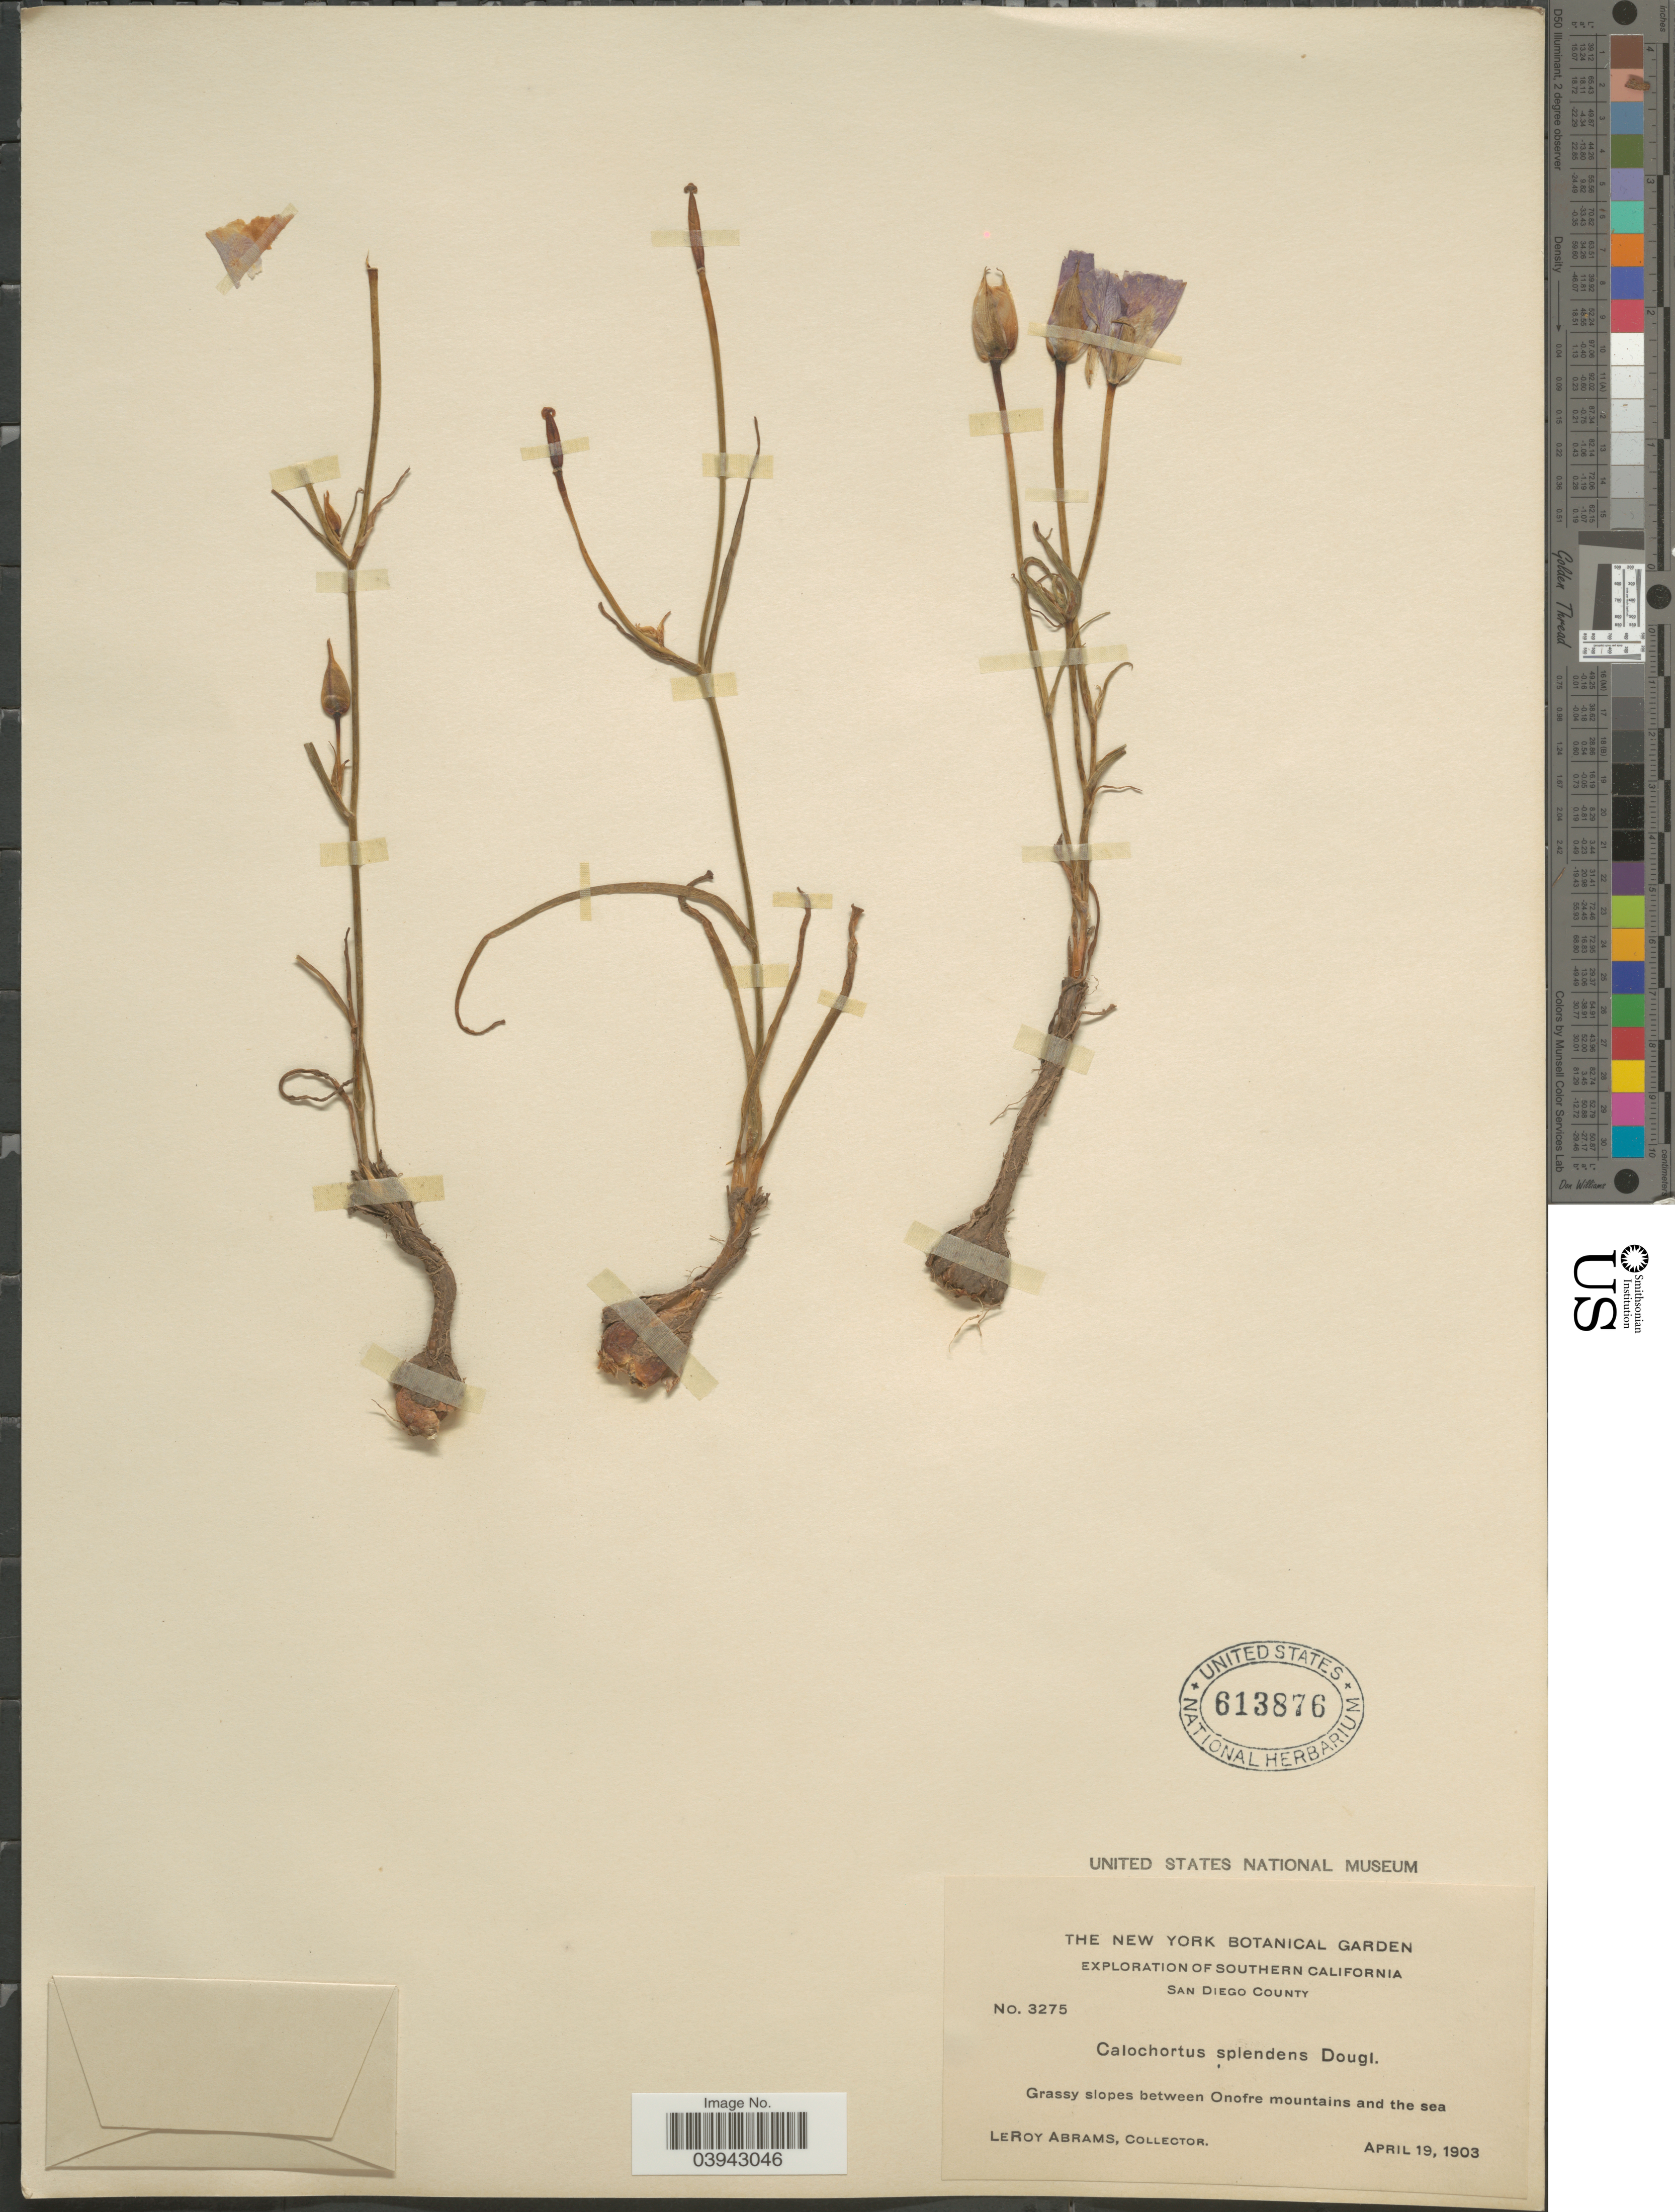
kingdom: Plantae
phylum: Tracheophyta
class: Liliopsida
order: Liliales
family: Liliaceae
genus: Calochortus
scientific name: Calochortus splendens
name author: Douglas ex Benth.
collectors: L. Abrams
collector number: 3275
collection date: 1903-04-19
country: United States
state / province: California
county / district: San Diego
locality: Southern California. San Diego County. Grassy slopes between Onofre mountains and the sea.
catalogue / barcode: US 613876